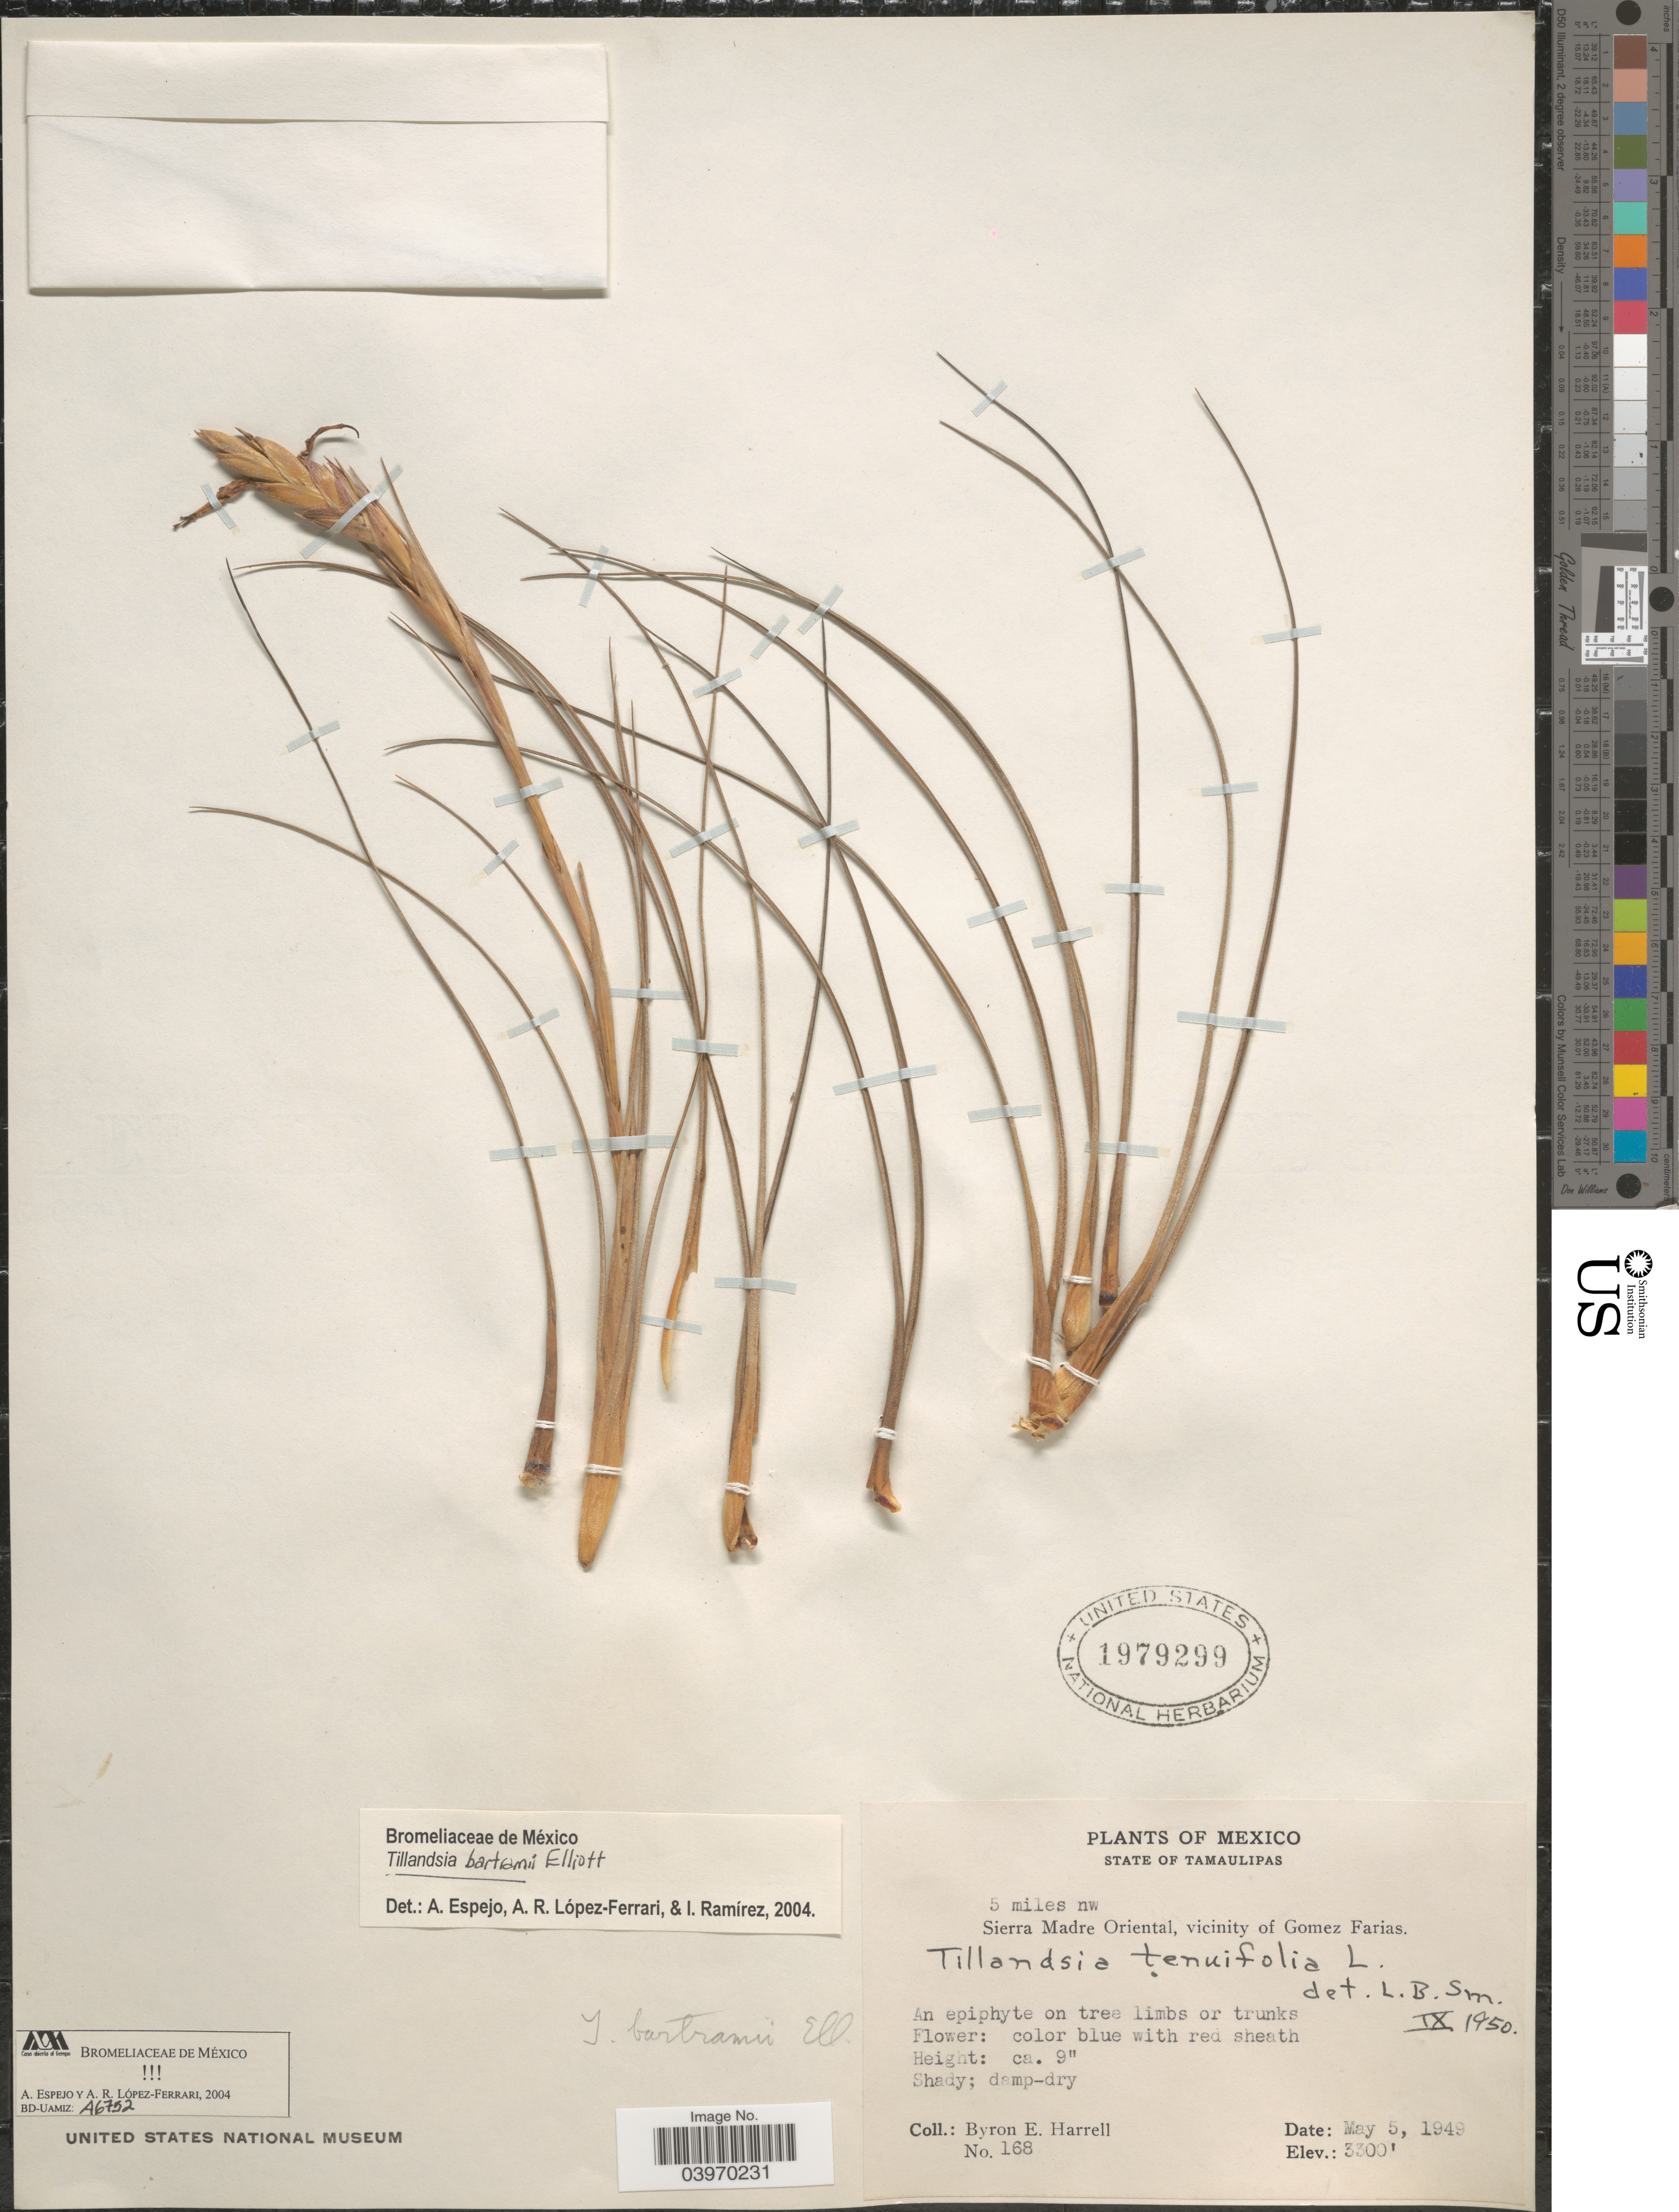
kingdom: Plantae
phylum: Tracheophyta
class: Liliopsida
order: Poales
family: Bromeliaceae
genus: Tillandsia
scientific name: Tillandsia bartramii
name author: Elliott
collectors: B. Harrell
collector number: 168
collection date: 1949-05-05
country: Mexico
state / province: Tamaulipas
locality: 5 miles nw Sierra Madre Oriental, vicinity of Gomez Farias.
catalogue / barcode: US 1979299